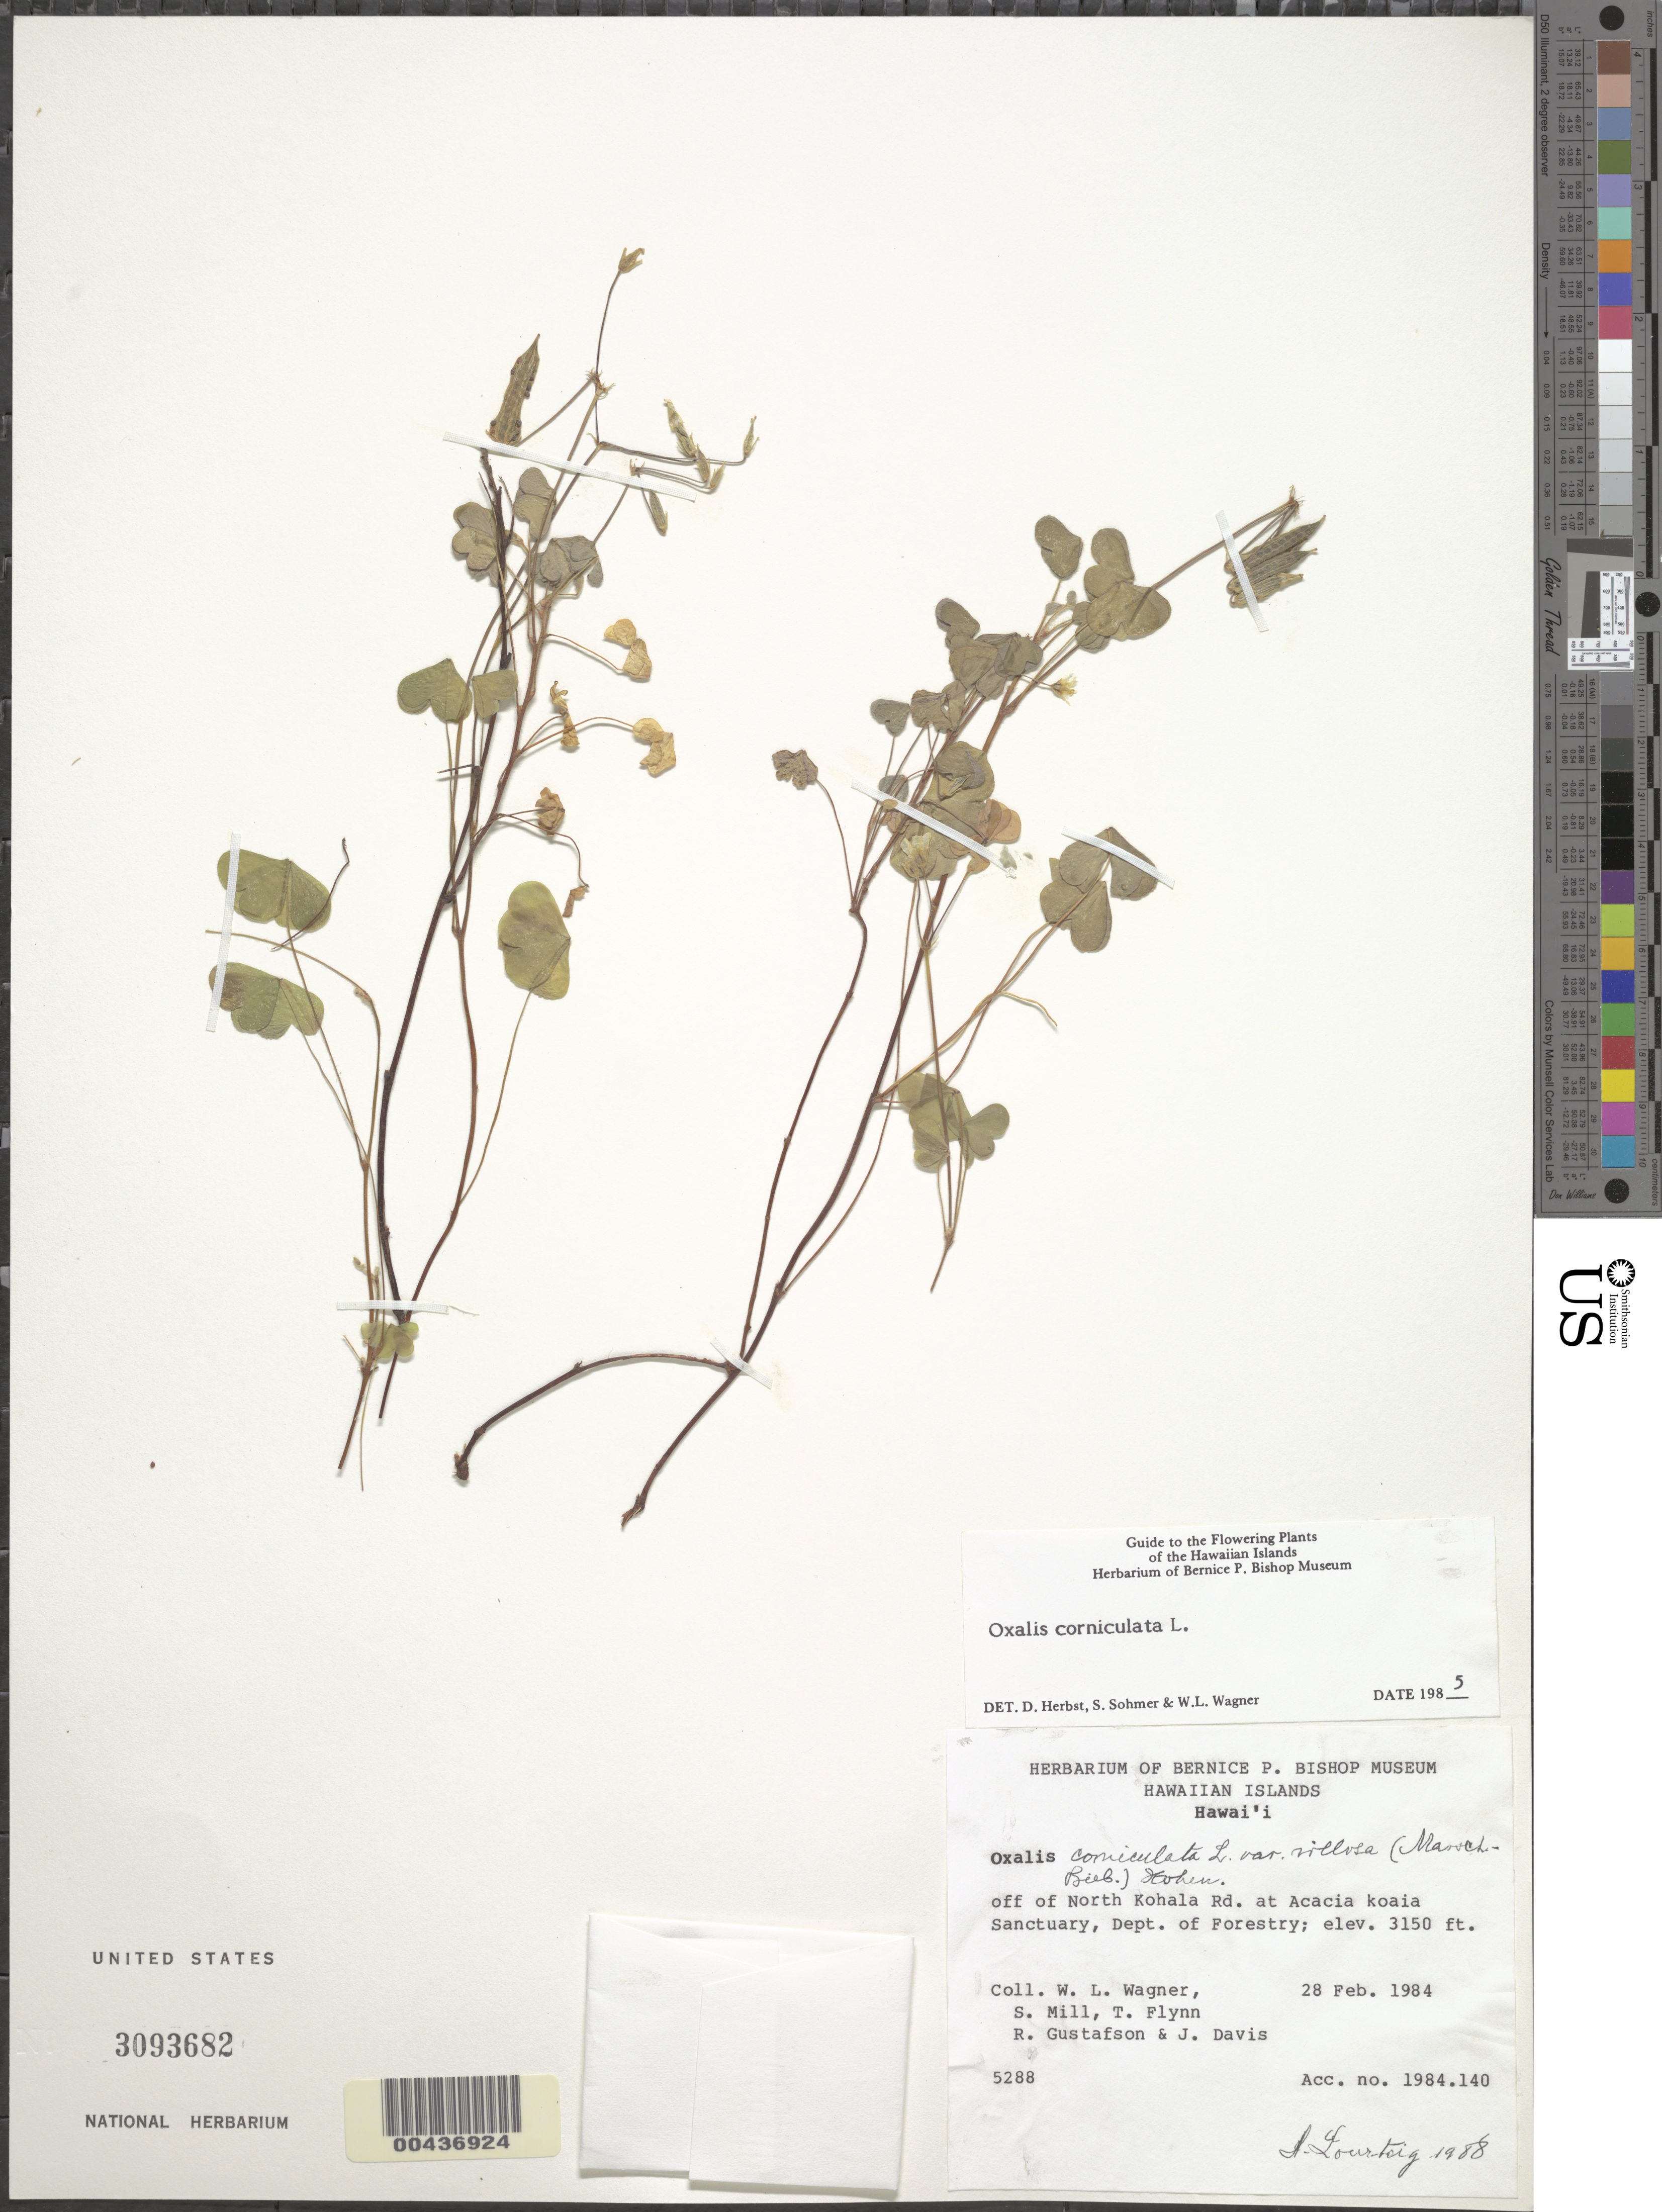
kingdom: Plantae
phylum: Tracheophyta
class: Magnoliopsida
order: Oxalidales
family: Oxalidaceae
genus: Oxalis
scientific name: Oxalis corniculata var. villosa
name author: (M. Bieb.) Hohen.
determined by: Wagner, W. L.; Herbst, D. R.; Sohmer, S. H.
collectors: W. L. Wagner, S. W. Miller, T. W. Flynn, R. Gustafson & J. Davis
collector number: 5288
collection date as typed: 28 Feb 1984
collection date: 1984-02-28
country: United States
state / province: Hawaii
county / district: Hawaii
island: Hawaii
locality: Off of N Kohala Road at Acacia koaia Sanctuary, Dept. of Forestry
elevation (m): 960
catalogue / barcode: US 3093682